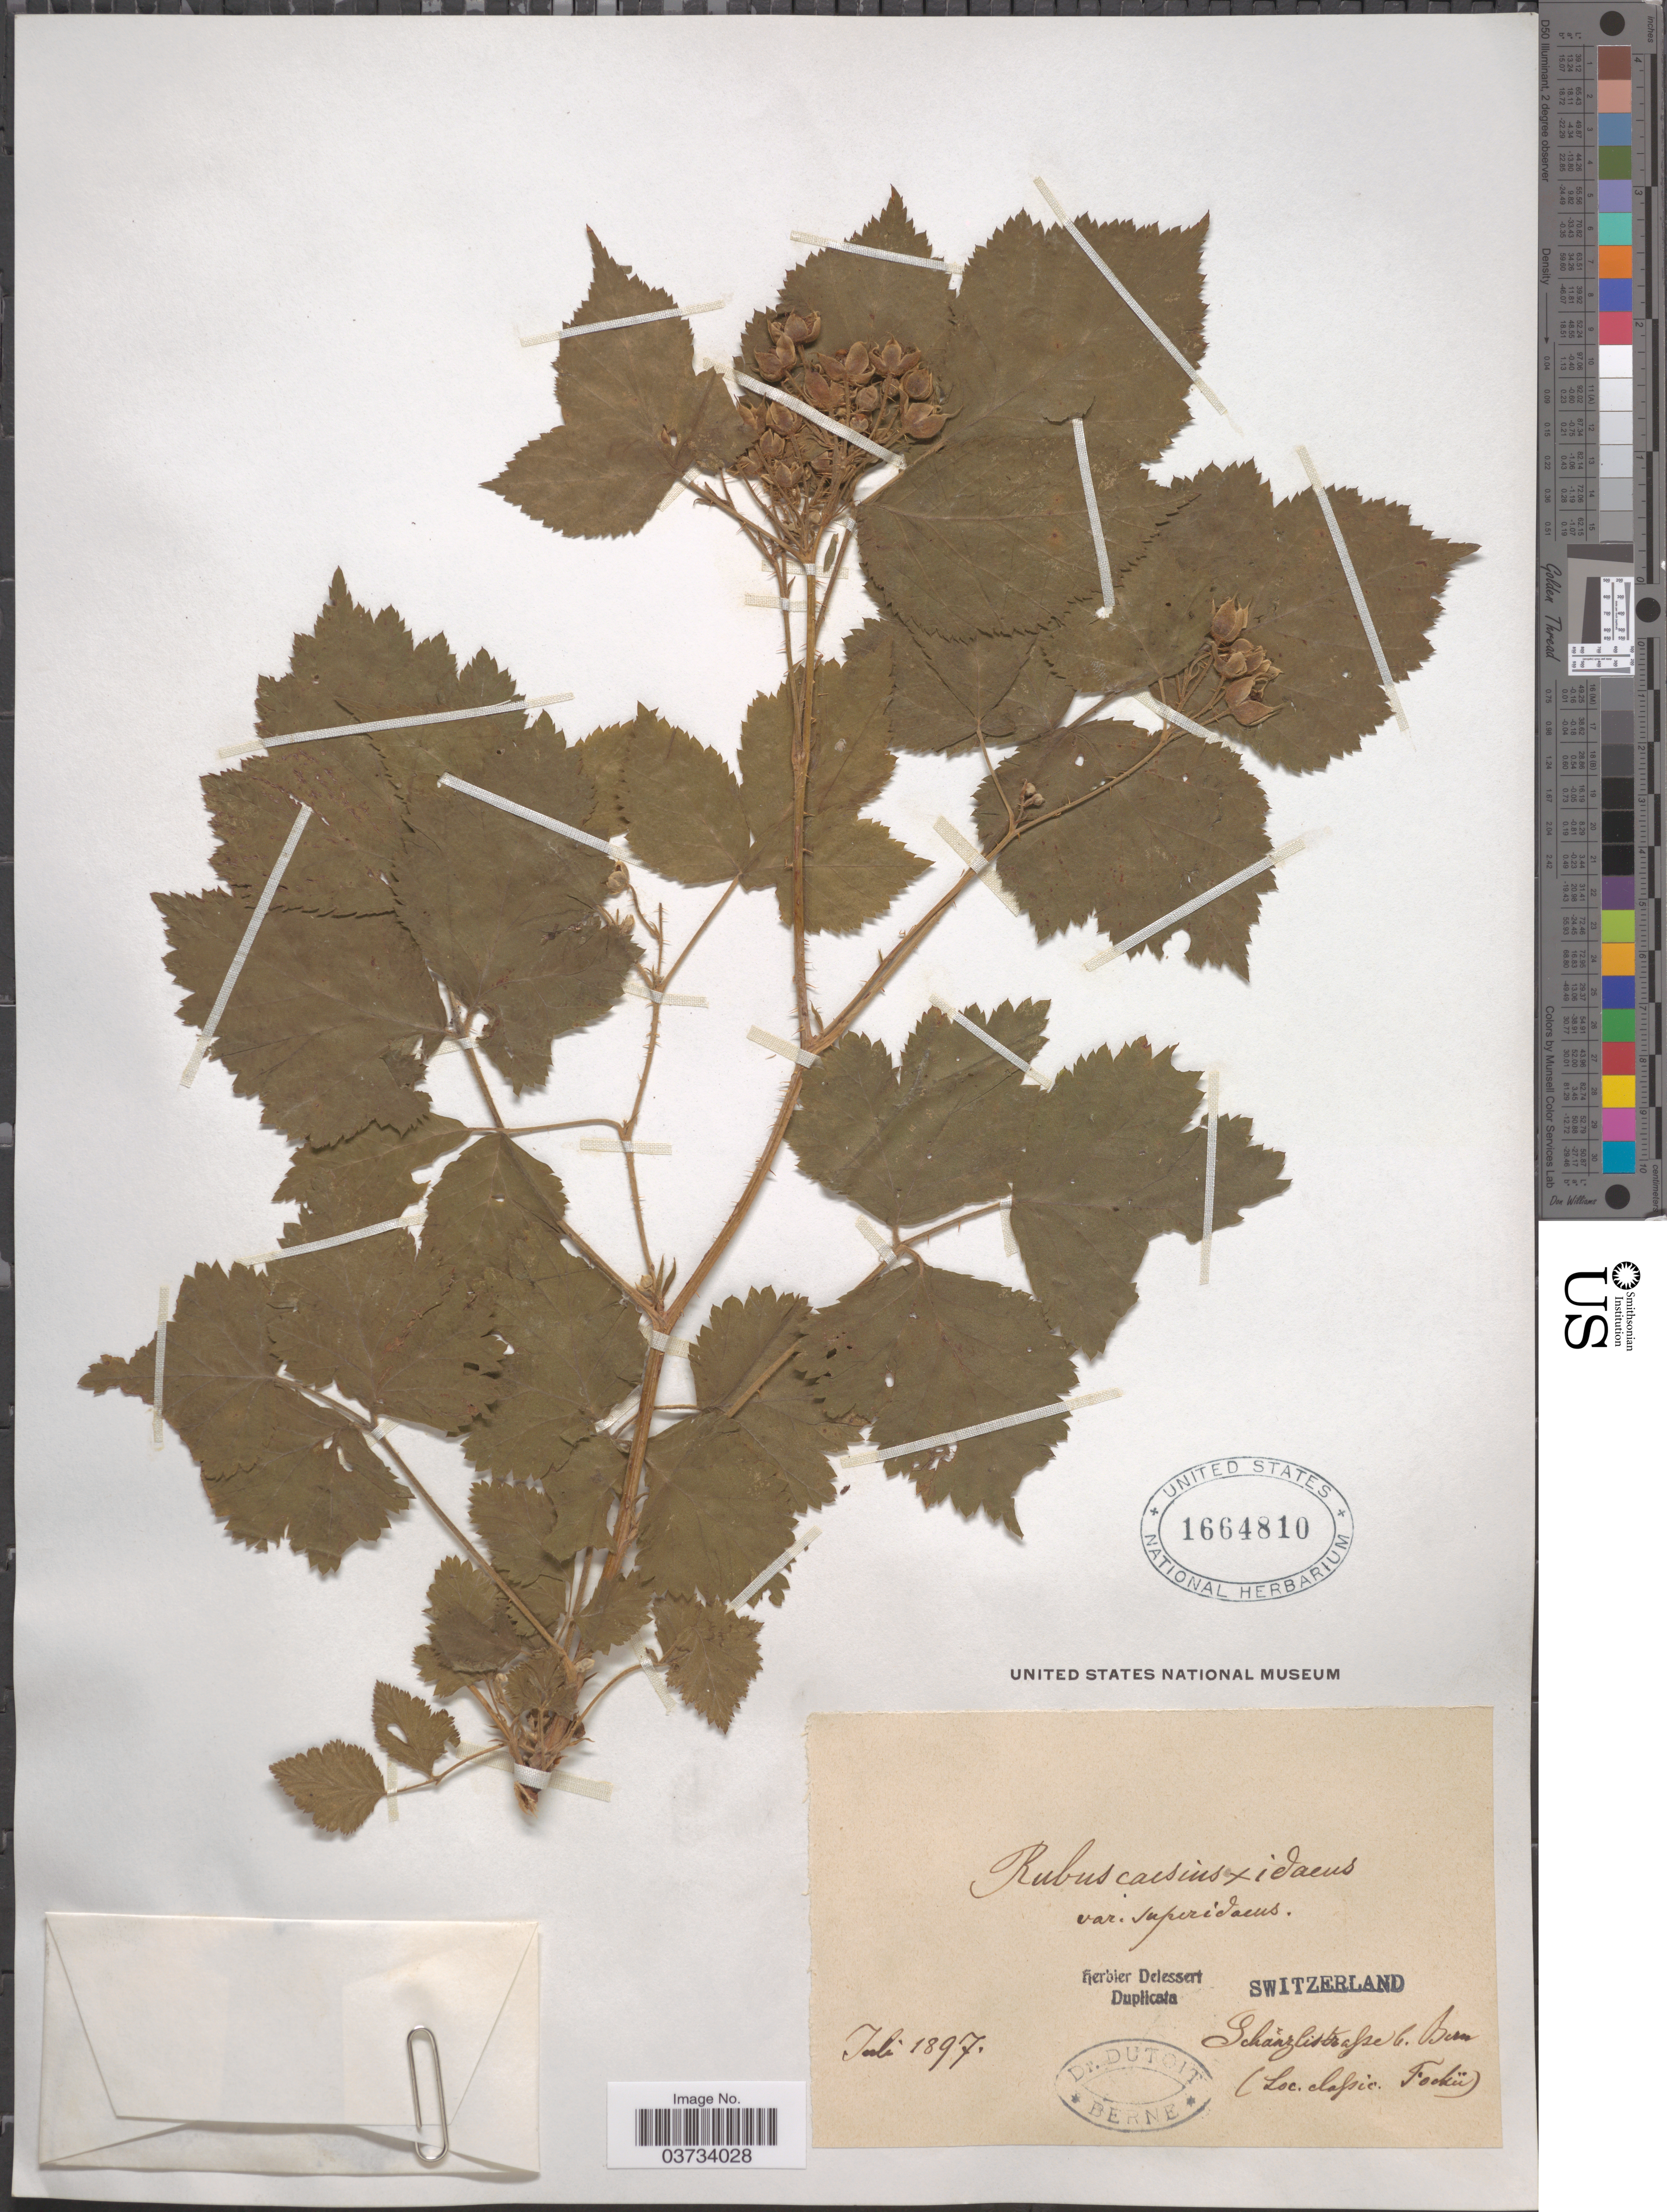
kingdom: Plantae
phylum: Tracheophyta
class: Magnoliopsida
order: Rosales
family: Rosaceae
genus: Rubus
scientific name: Rubus caesius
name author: L.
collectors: Dutoit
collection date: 1897-07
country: Switzerland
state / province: Bern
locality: Schänzlistrasse C. Bern (Loc.classic. Focku).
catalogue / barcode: US 1664810